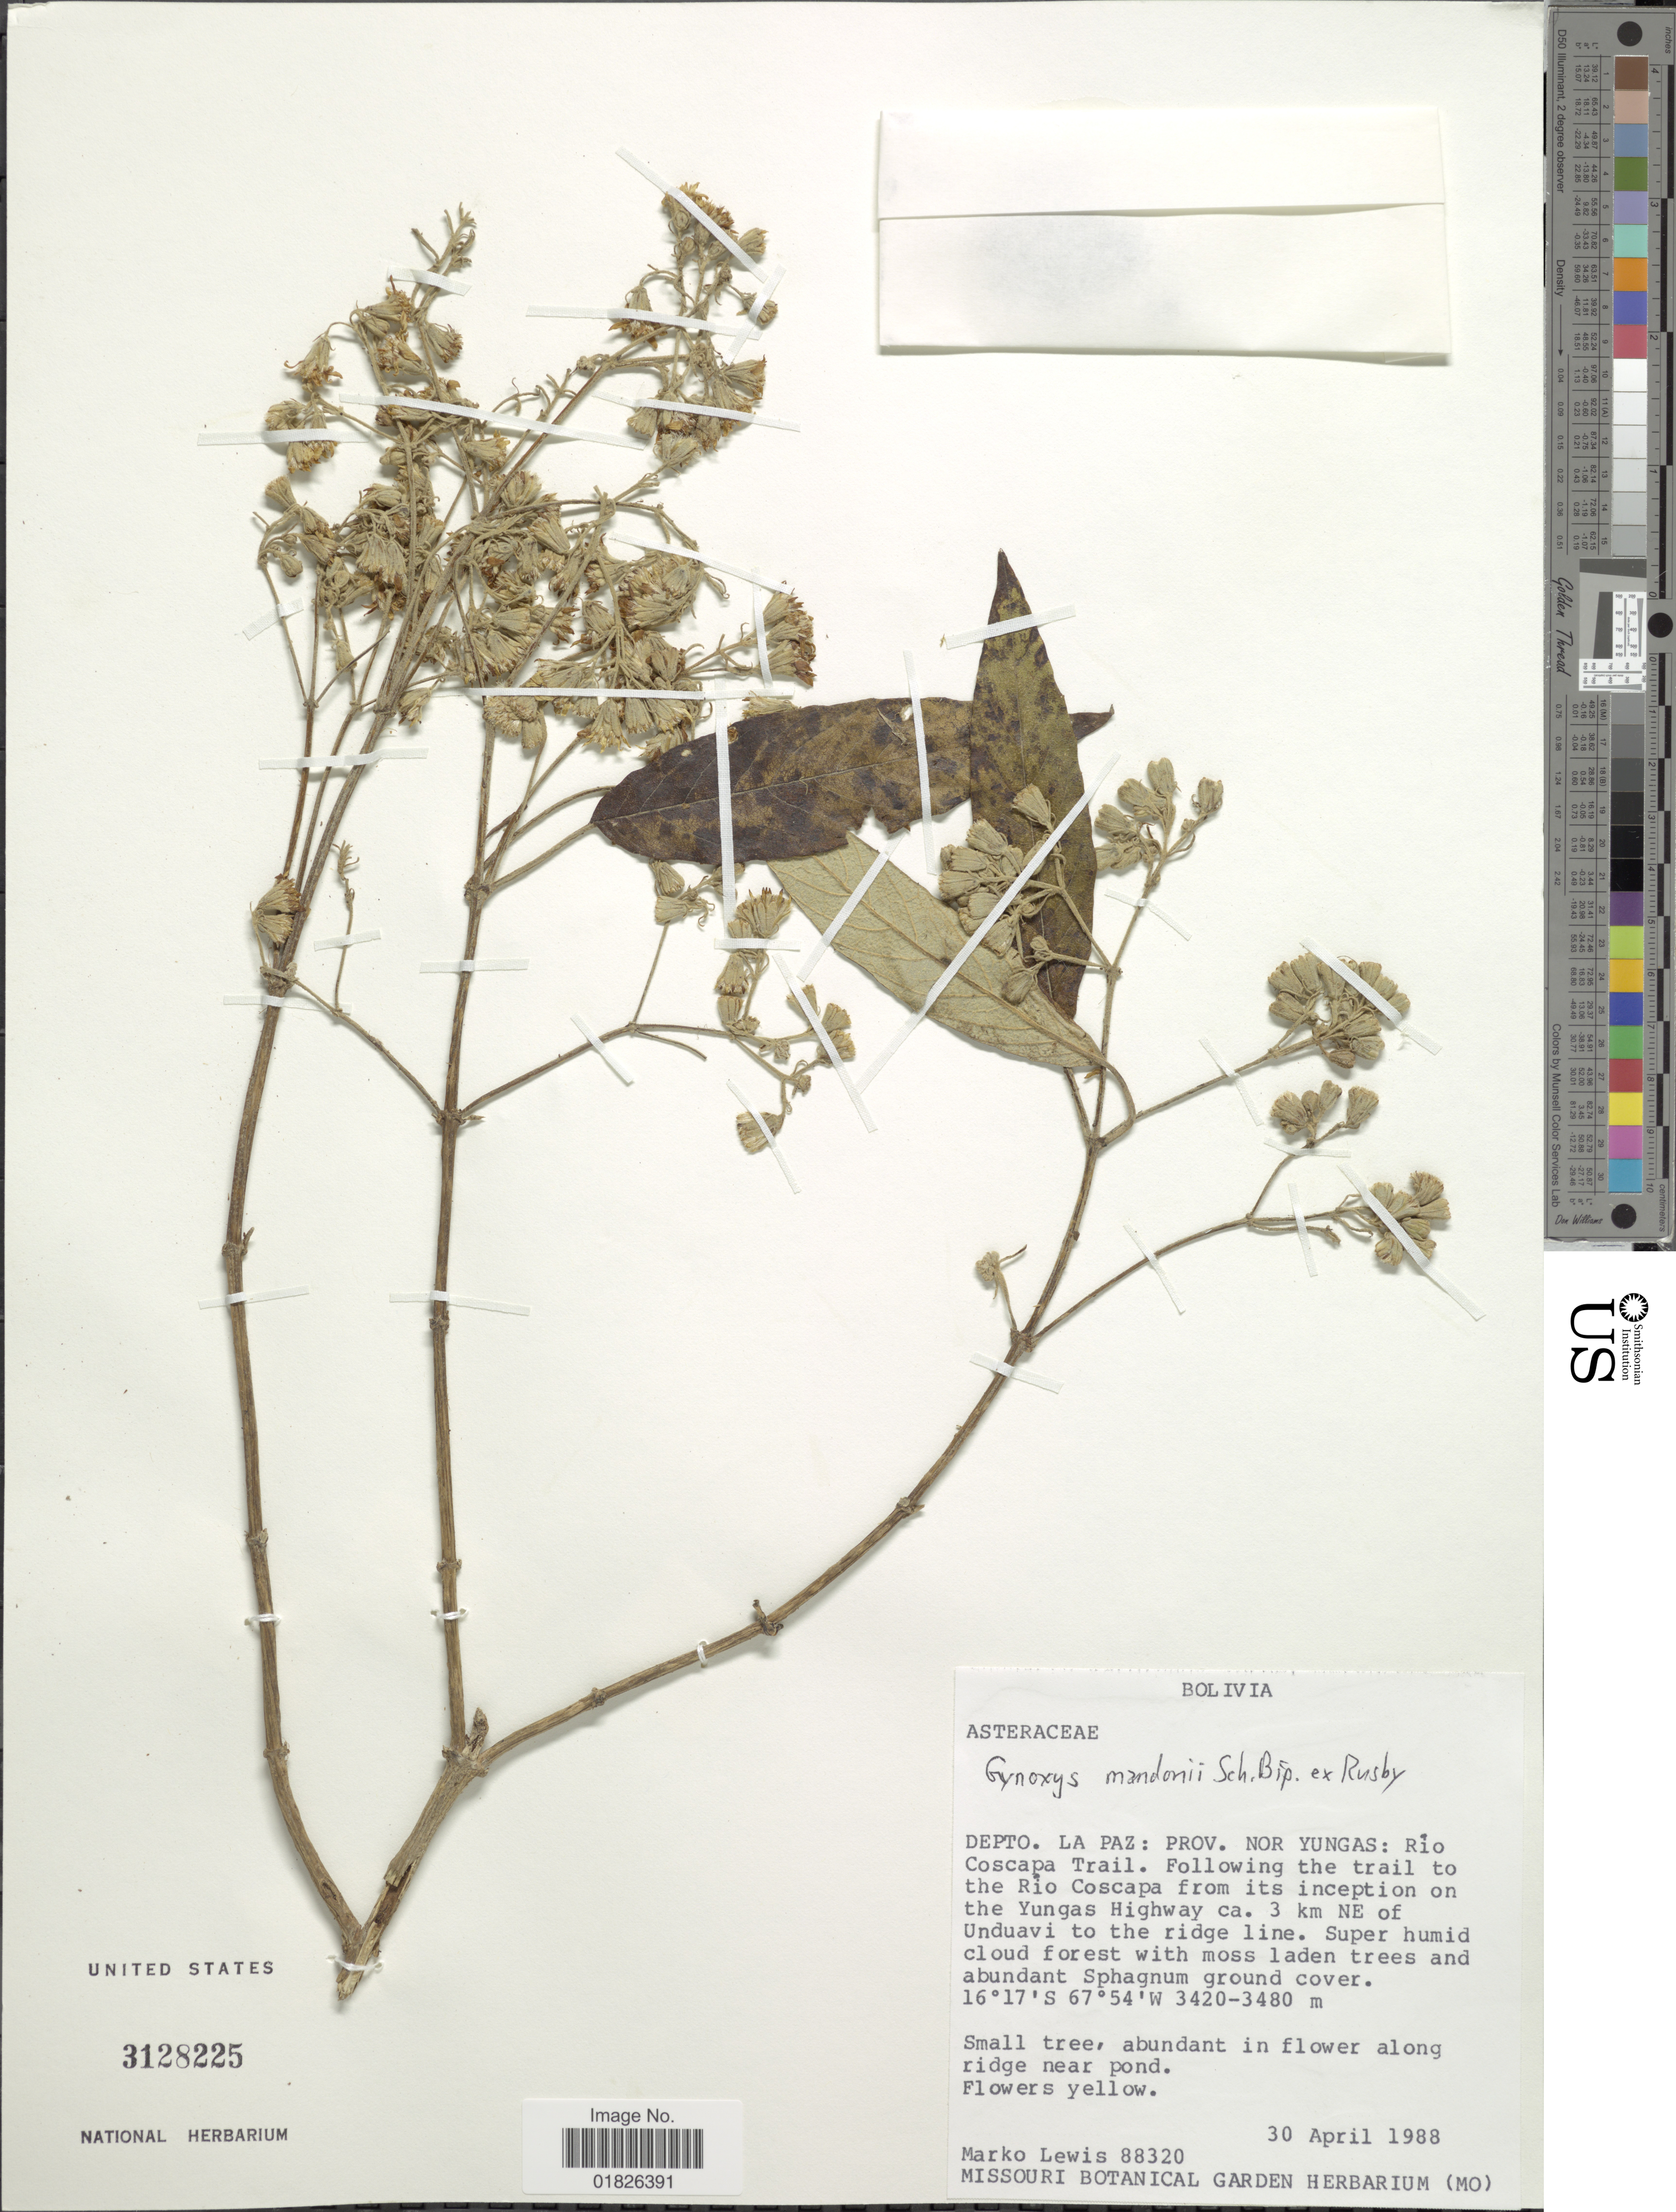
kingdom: Plantae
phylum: Tracheophyta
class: Magnoliopsida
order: Asterales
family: Asteraceae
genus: Gynoxys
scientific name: Gynoxys mandonii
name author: Sch. Bip. ex Rusby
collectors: M. A. Lewis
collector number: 88320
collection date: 1988-04-30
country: Bolivia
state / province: La Paz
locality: Prov. Nor Yungas: Rio Coscapa Trail, following the trail to the Rio Coscapa from its inception on the Yungas Highway ca. 3 km NE of Unduavi to the ridge line.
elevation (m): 3420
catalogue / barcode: US 3128225